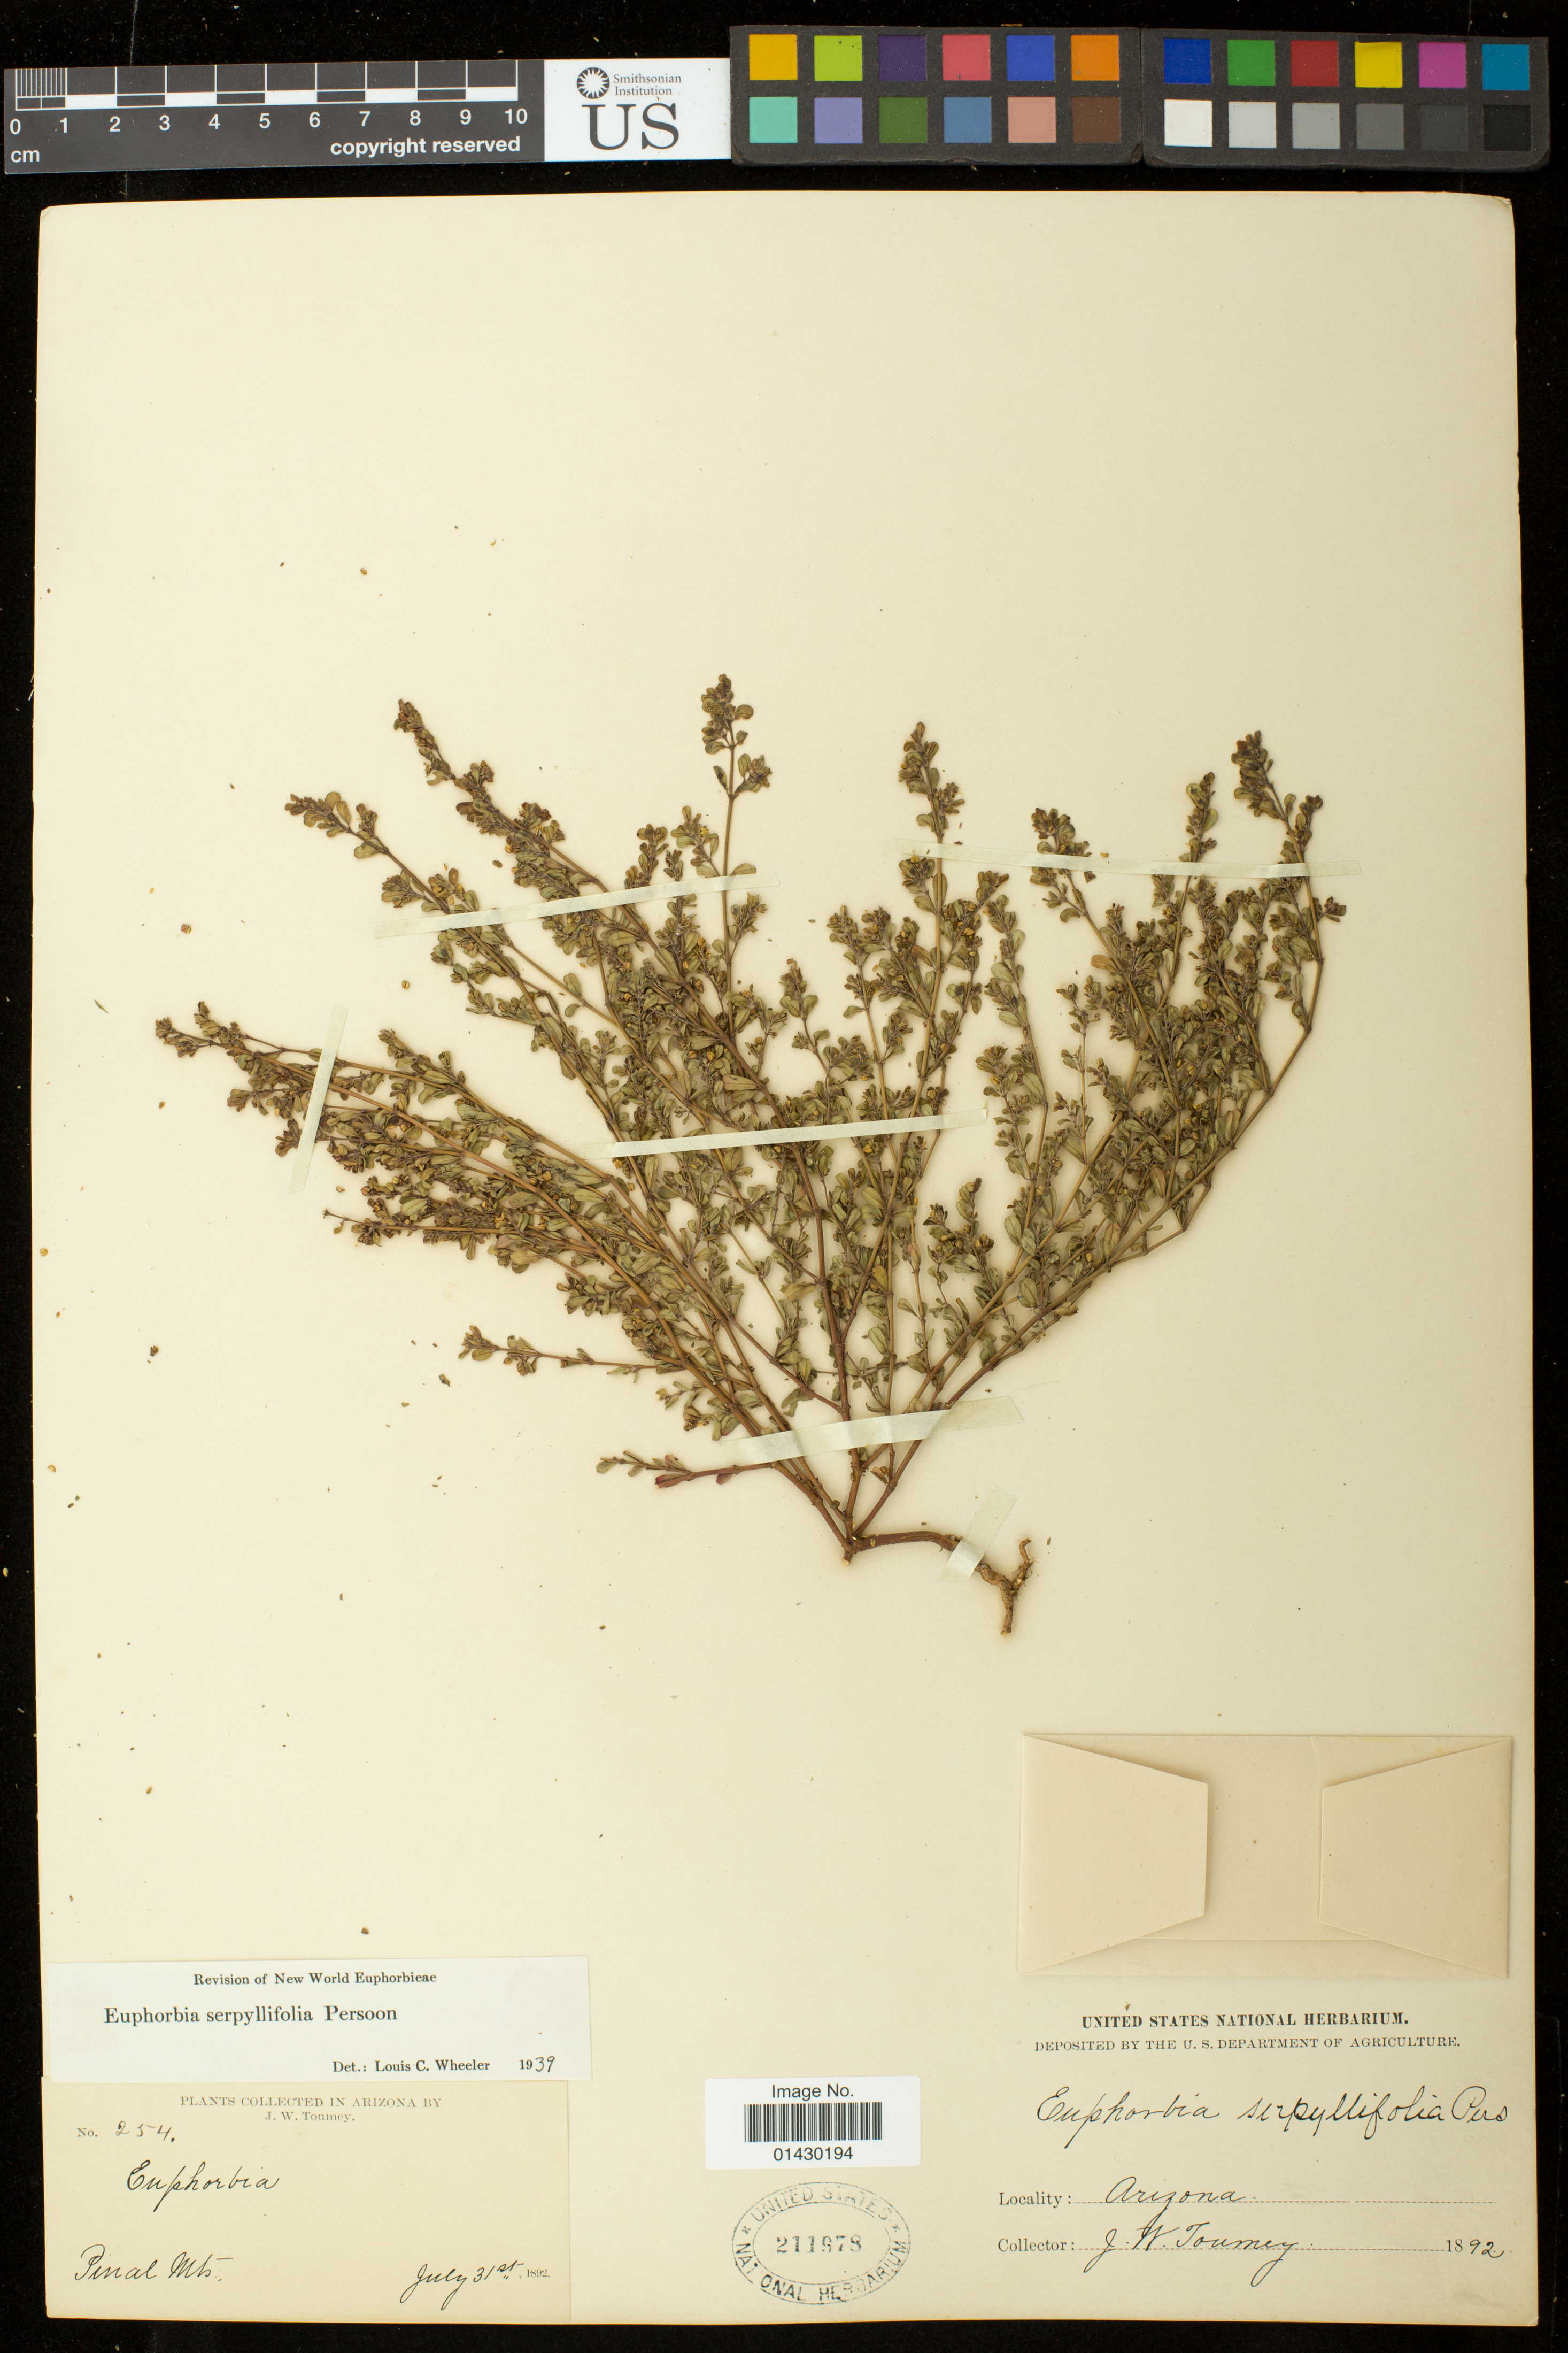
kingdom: Plantae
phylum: Tracheophyta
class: Magnoliopsida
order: Malpighiales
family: Euphorbiaceae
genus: Euphorbia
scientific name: Euphorbia serpillifolia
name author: Pers.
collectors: J. W. Toumey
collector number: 254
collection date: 1892-07-31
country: United States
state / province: Arizona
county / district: Pinal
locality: Pinal Mts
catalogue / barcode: US 211978